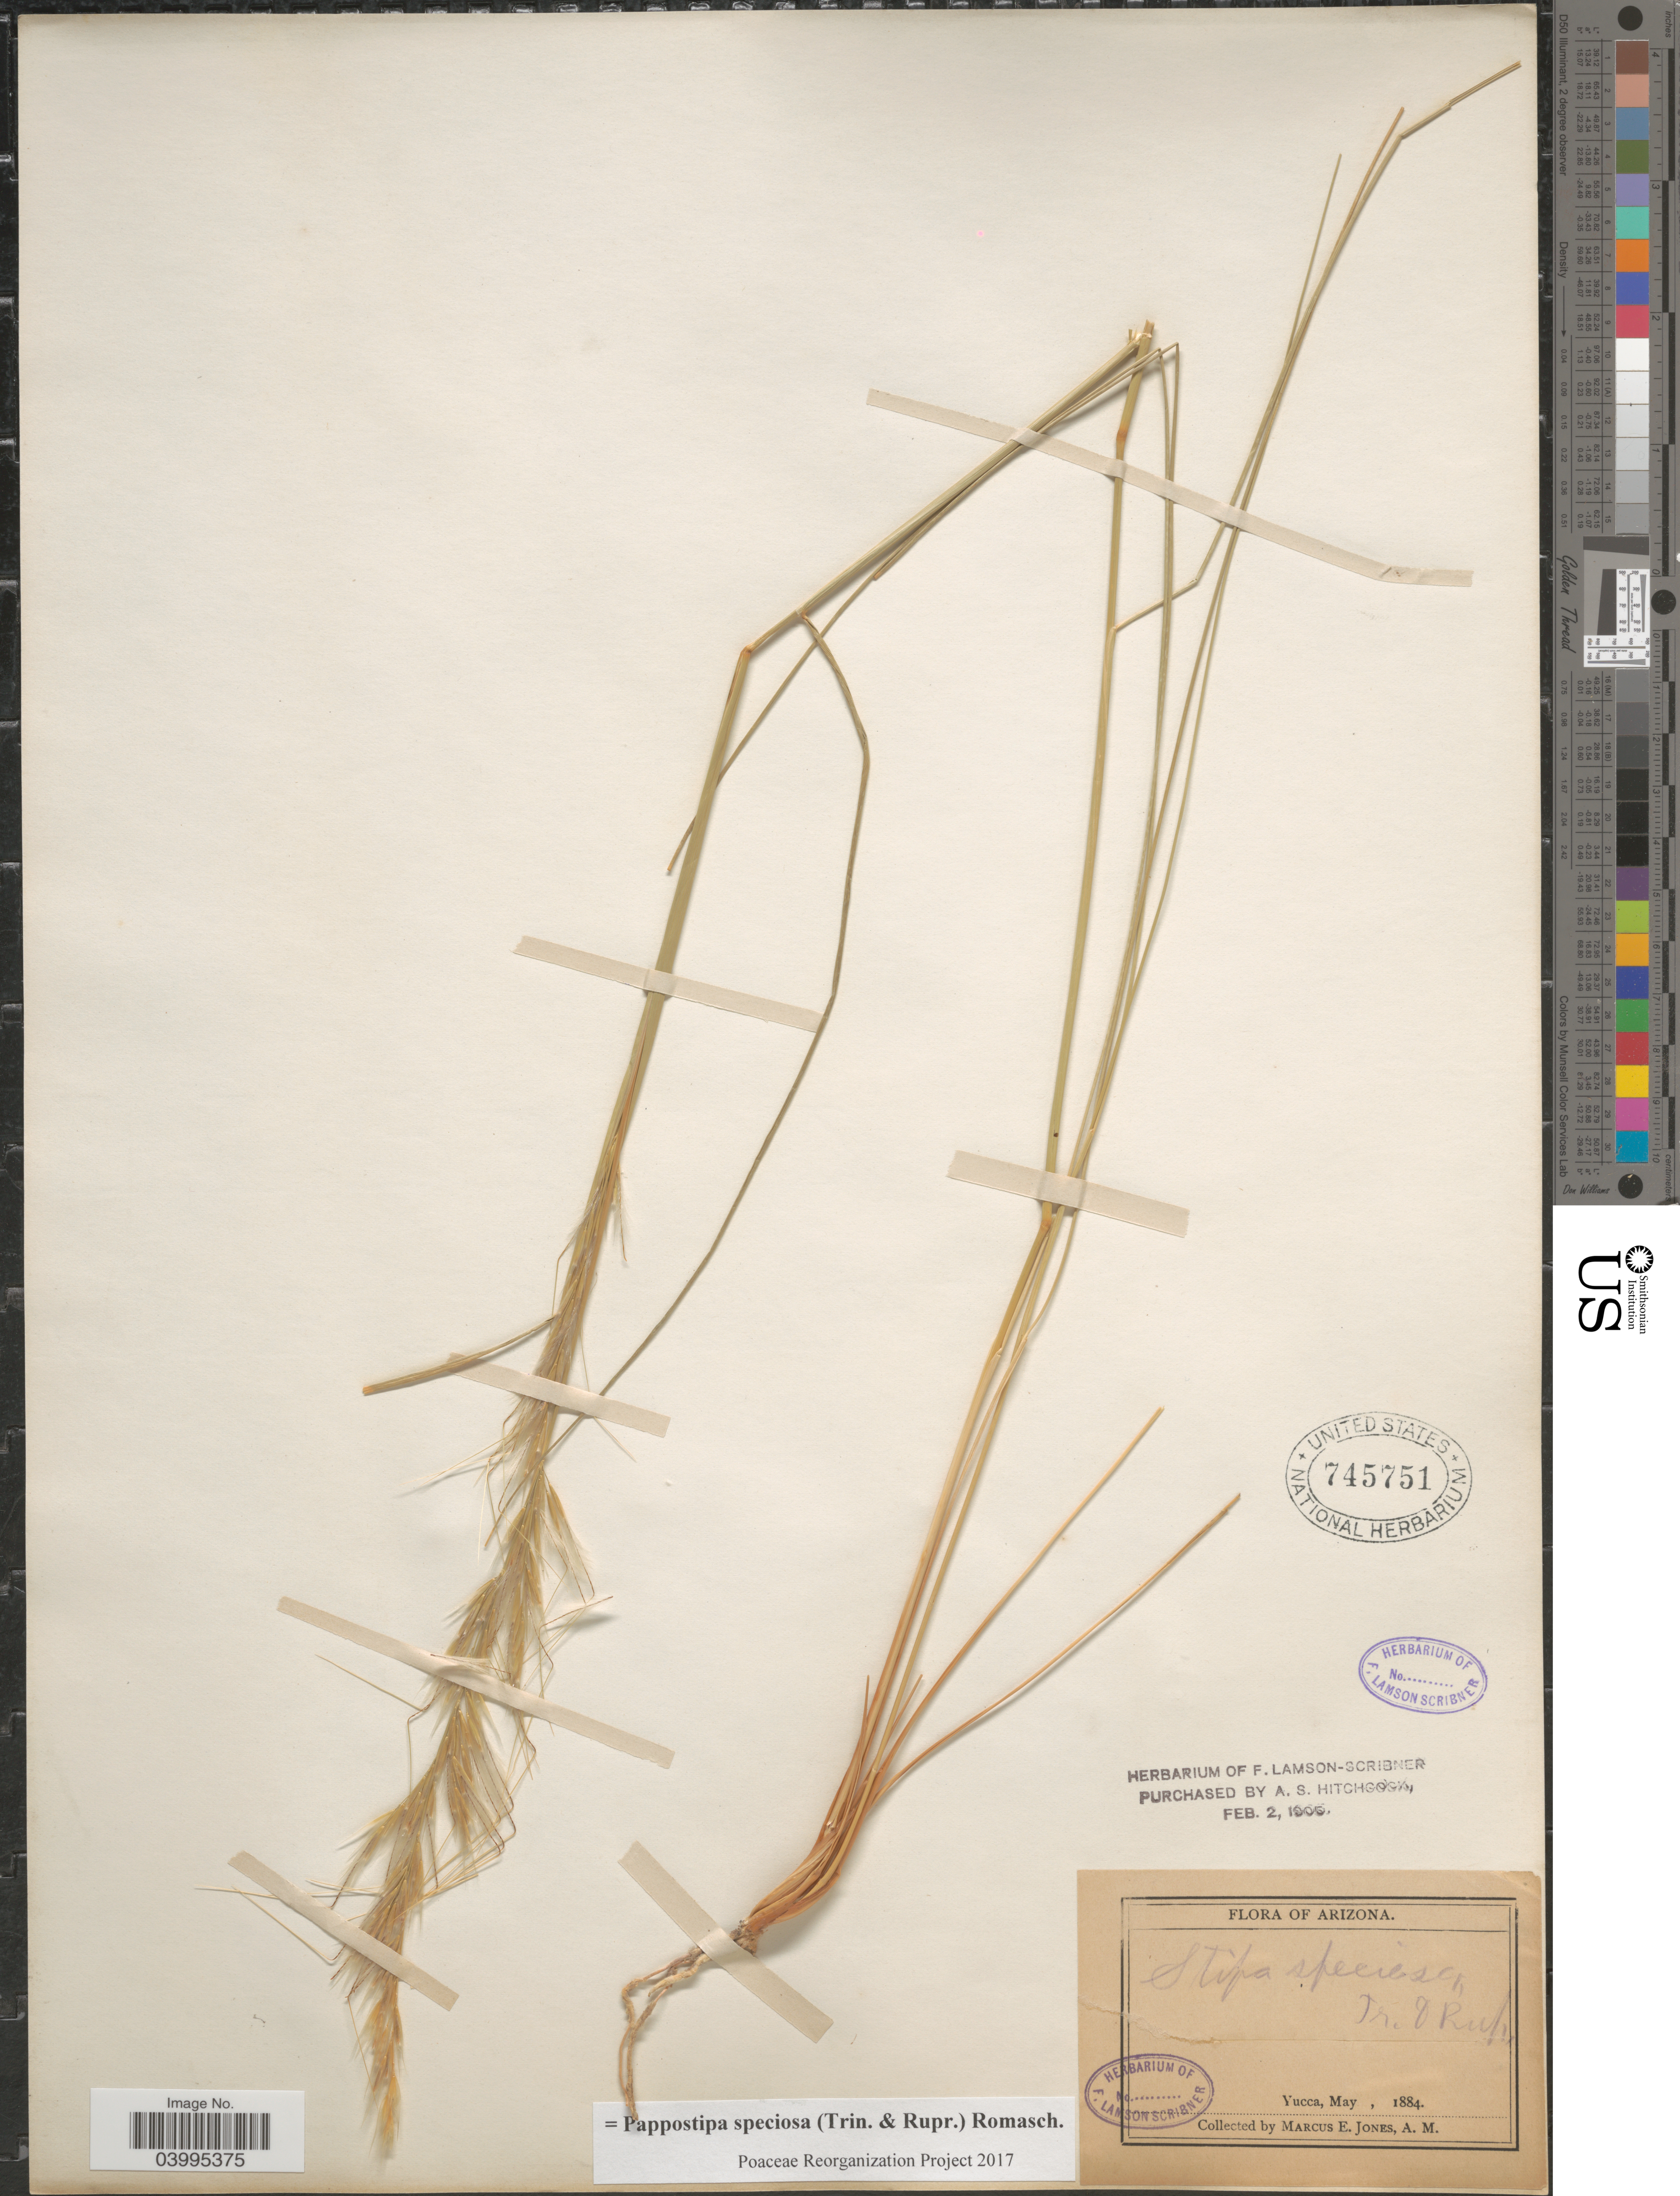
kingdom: Plantae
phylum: Tracheophyta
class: Liliopsida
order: Poales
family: Poaceae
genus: Pappostipa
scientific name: Pappostipa speciosa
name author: (Trin. & Rupr.) Romasch.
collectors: M. E. Jones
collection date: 1884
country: United States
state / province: Arizona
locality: Yucca.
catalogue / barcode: US 745751